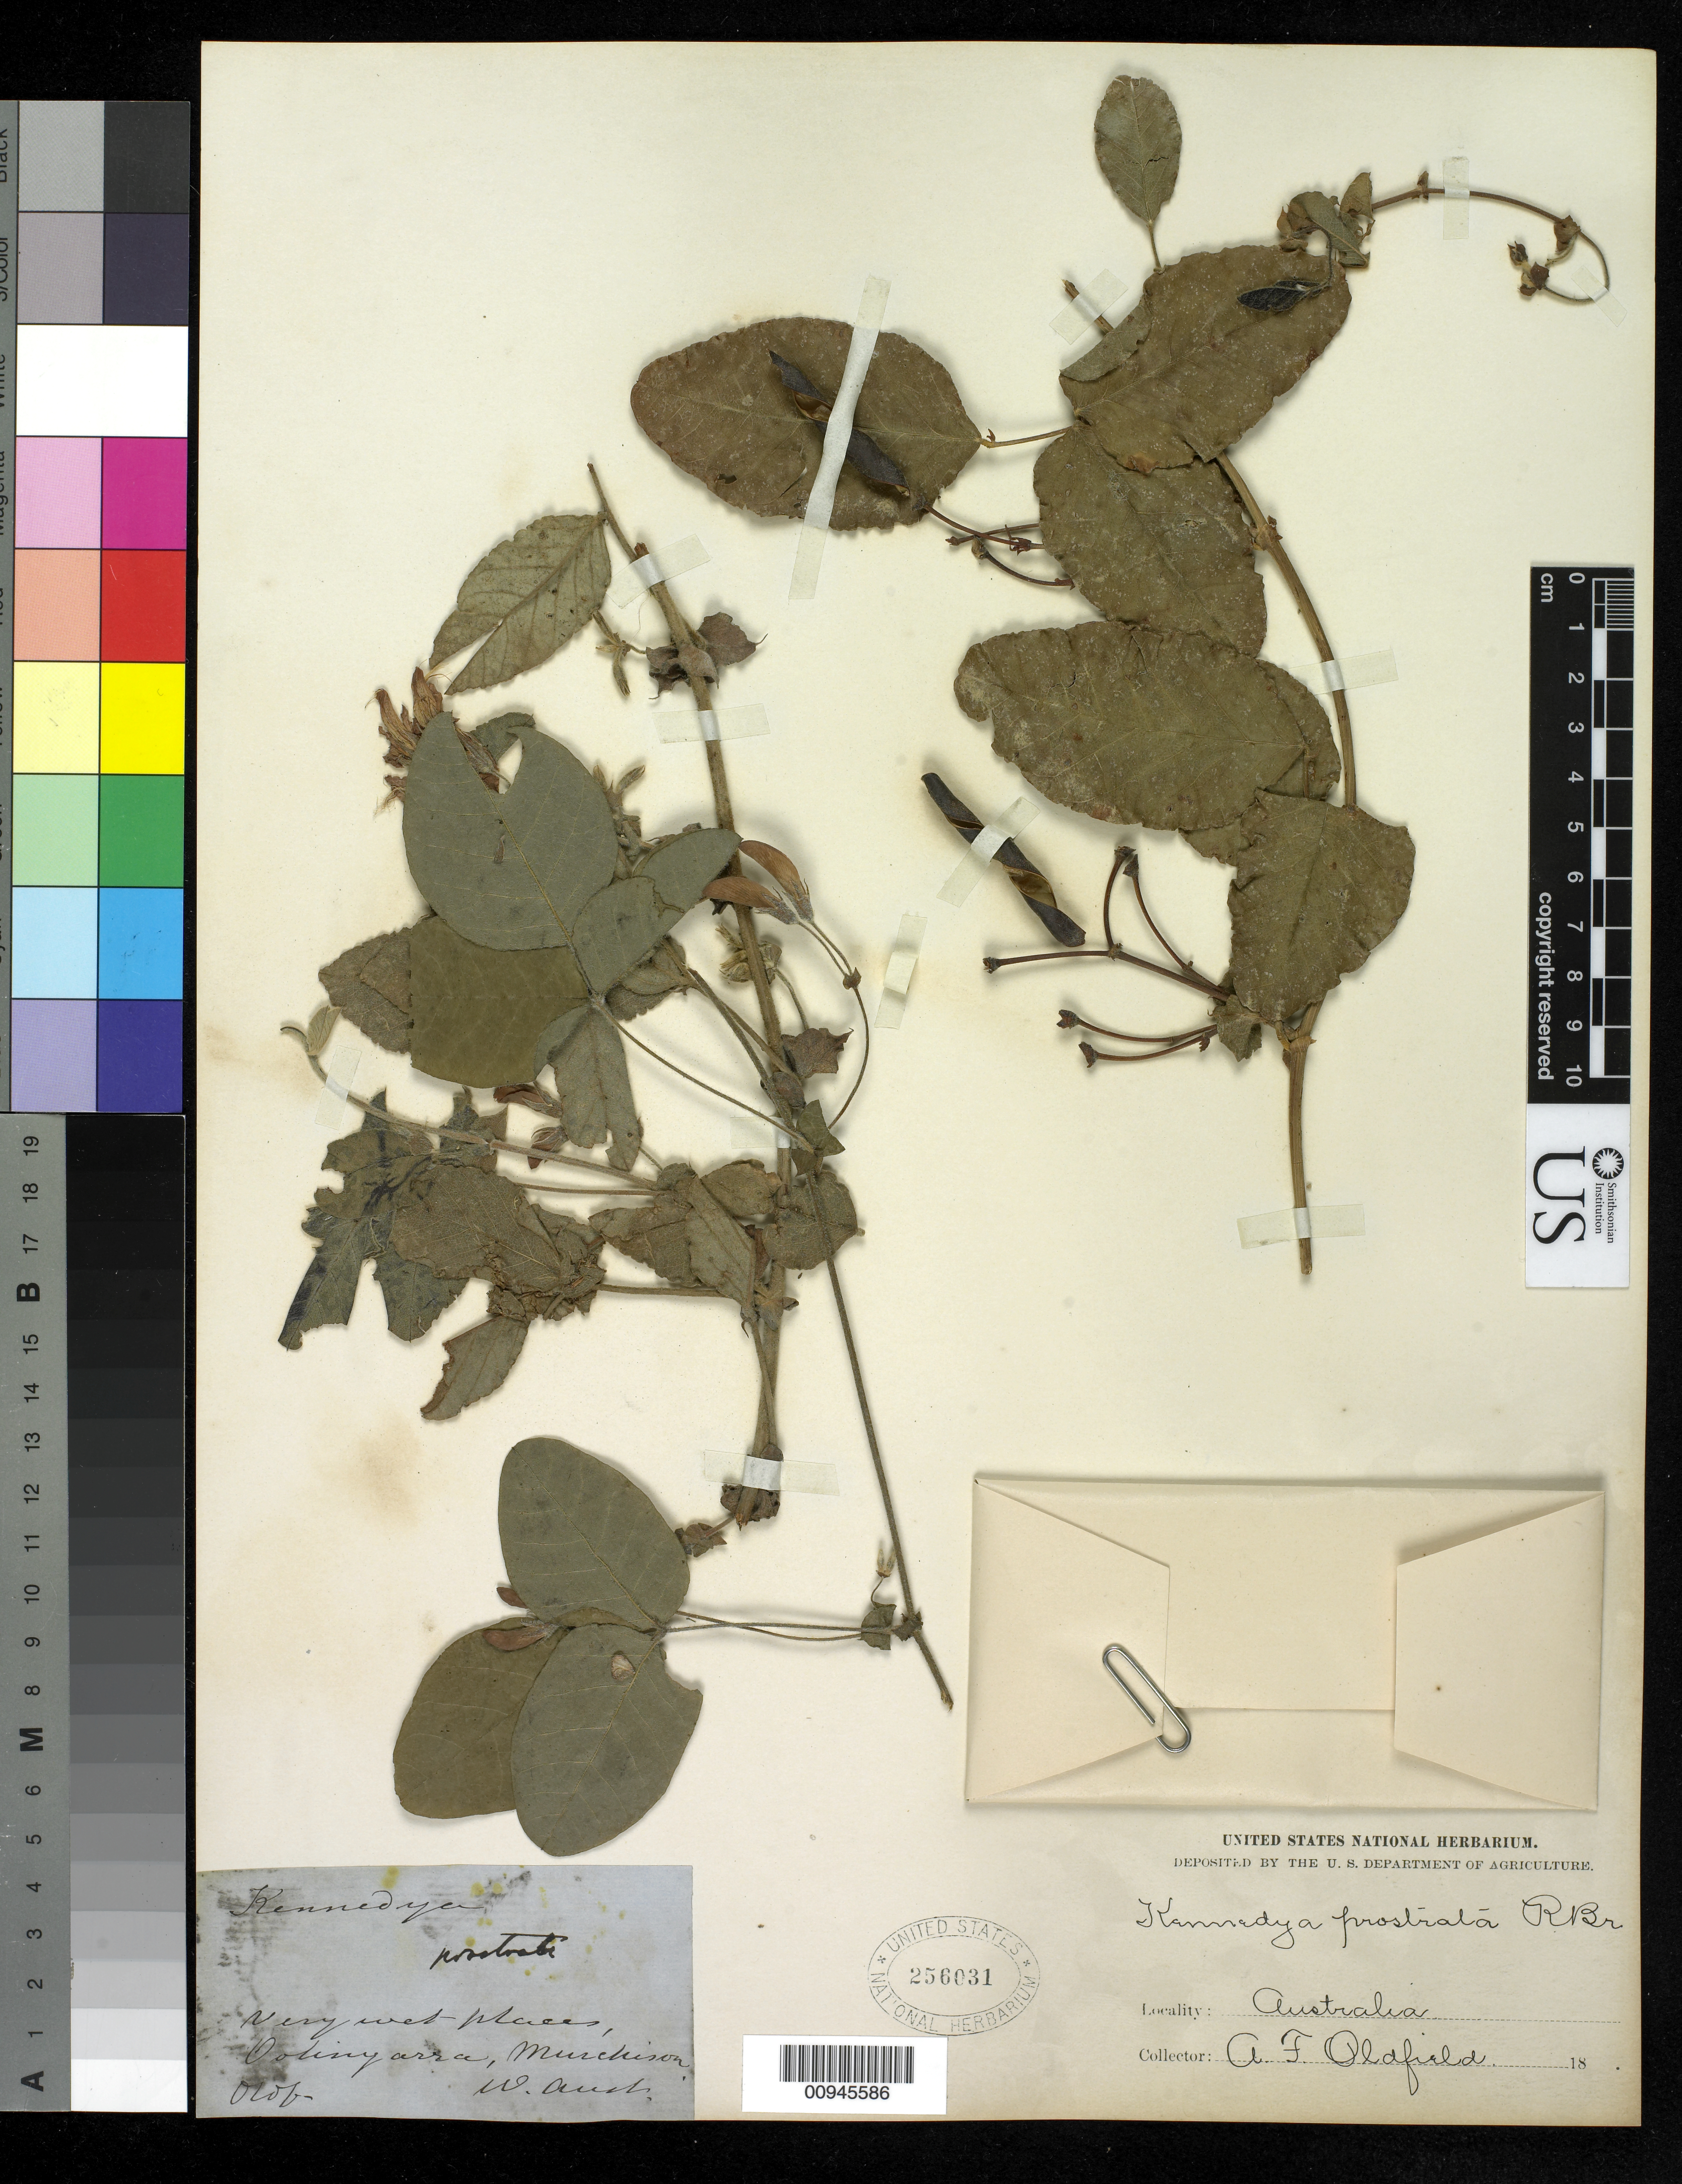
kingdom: Plantae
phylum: Tracheophyta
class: Magnoliopsida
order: Fabales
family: Fabaceae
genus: Kennedia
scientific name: Kennedia prostrata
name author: R. Br.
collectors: A. Oldfield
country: Australia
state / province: Western Australia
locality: Ooliny arra, Murchison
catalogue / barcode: US 256031